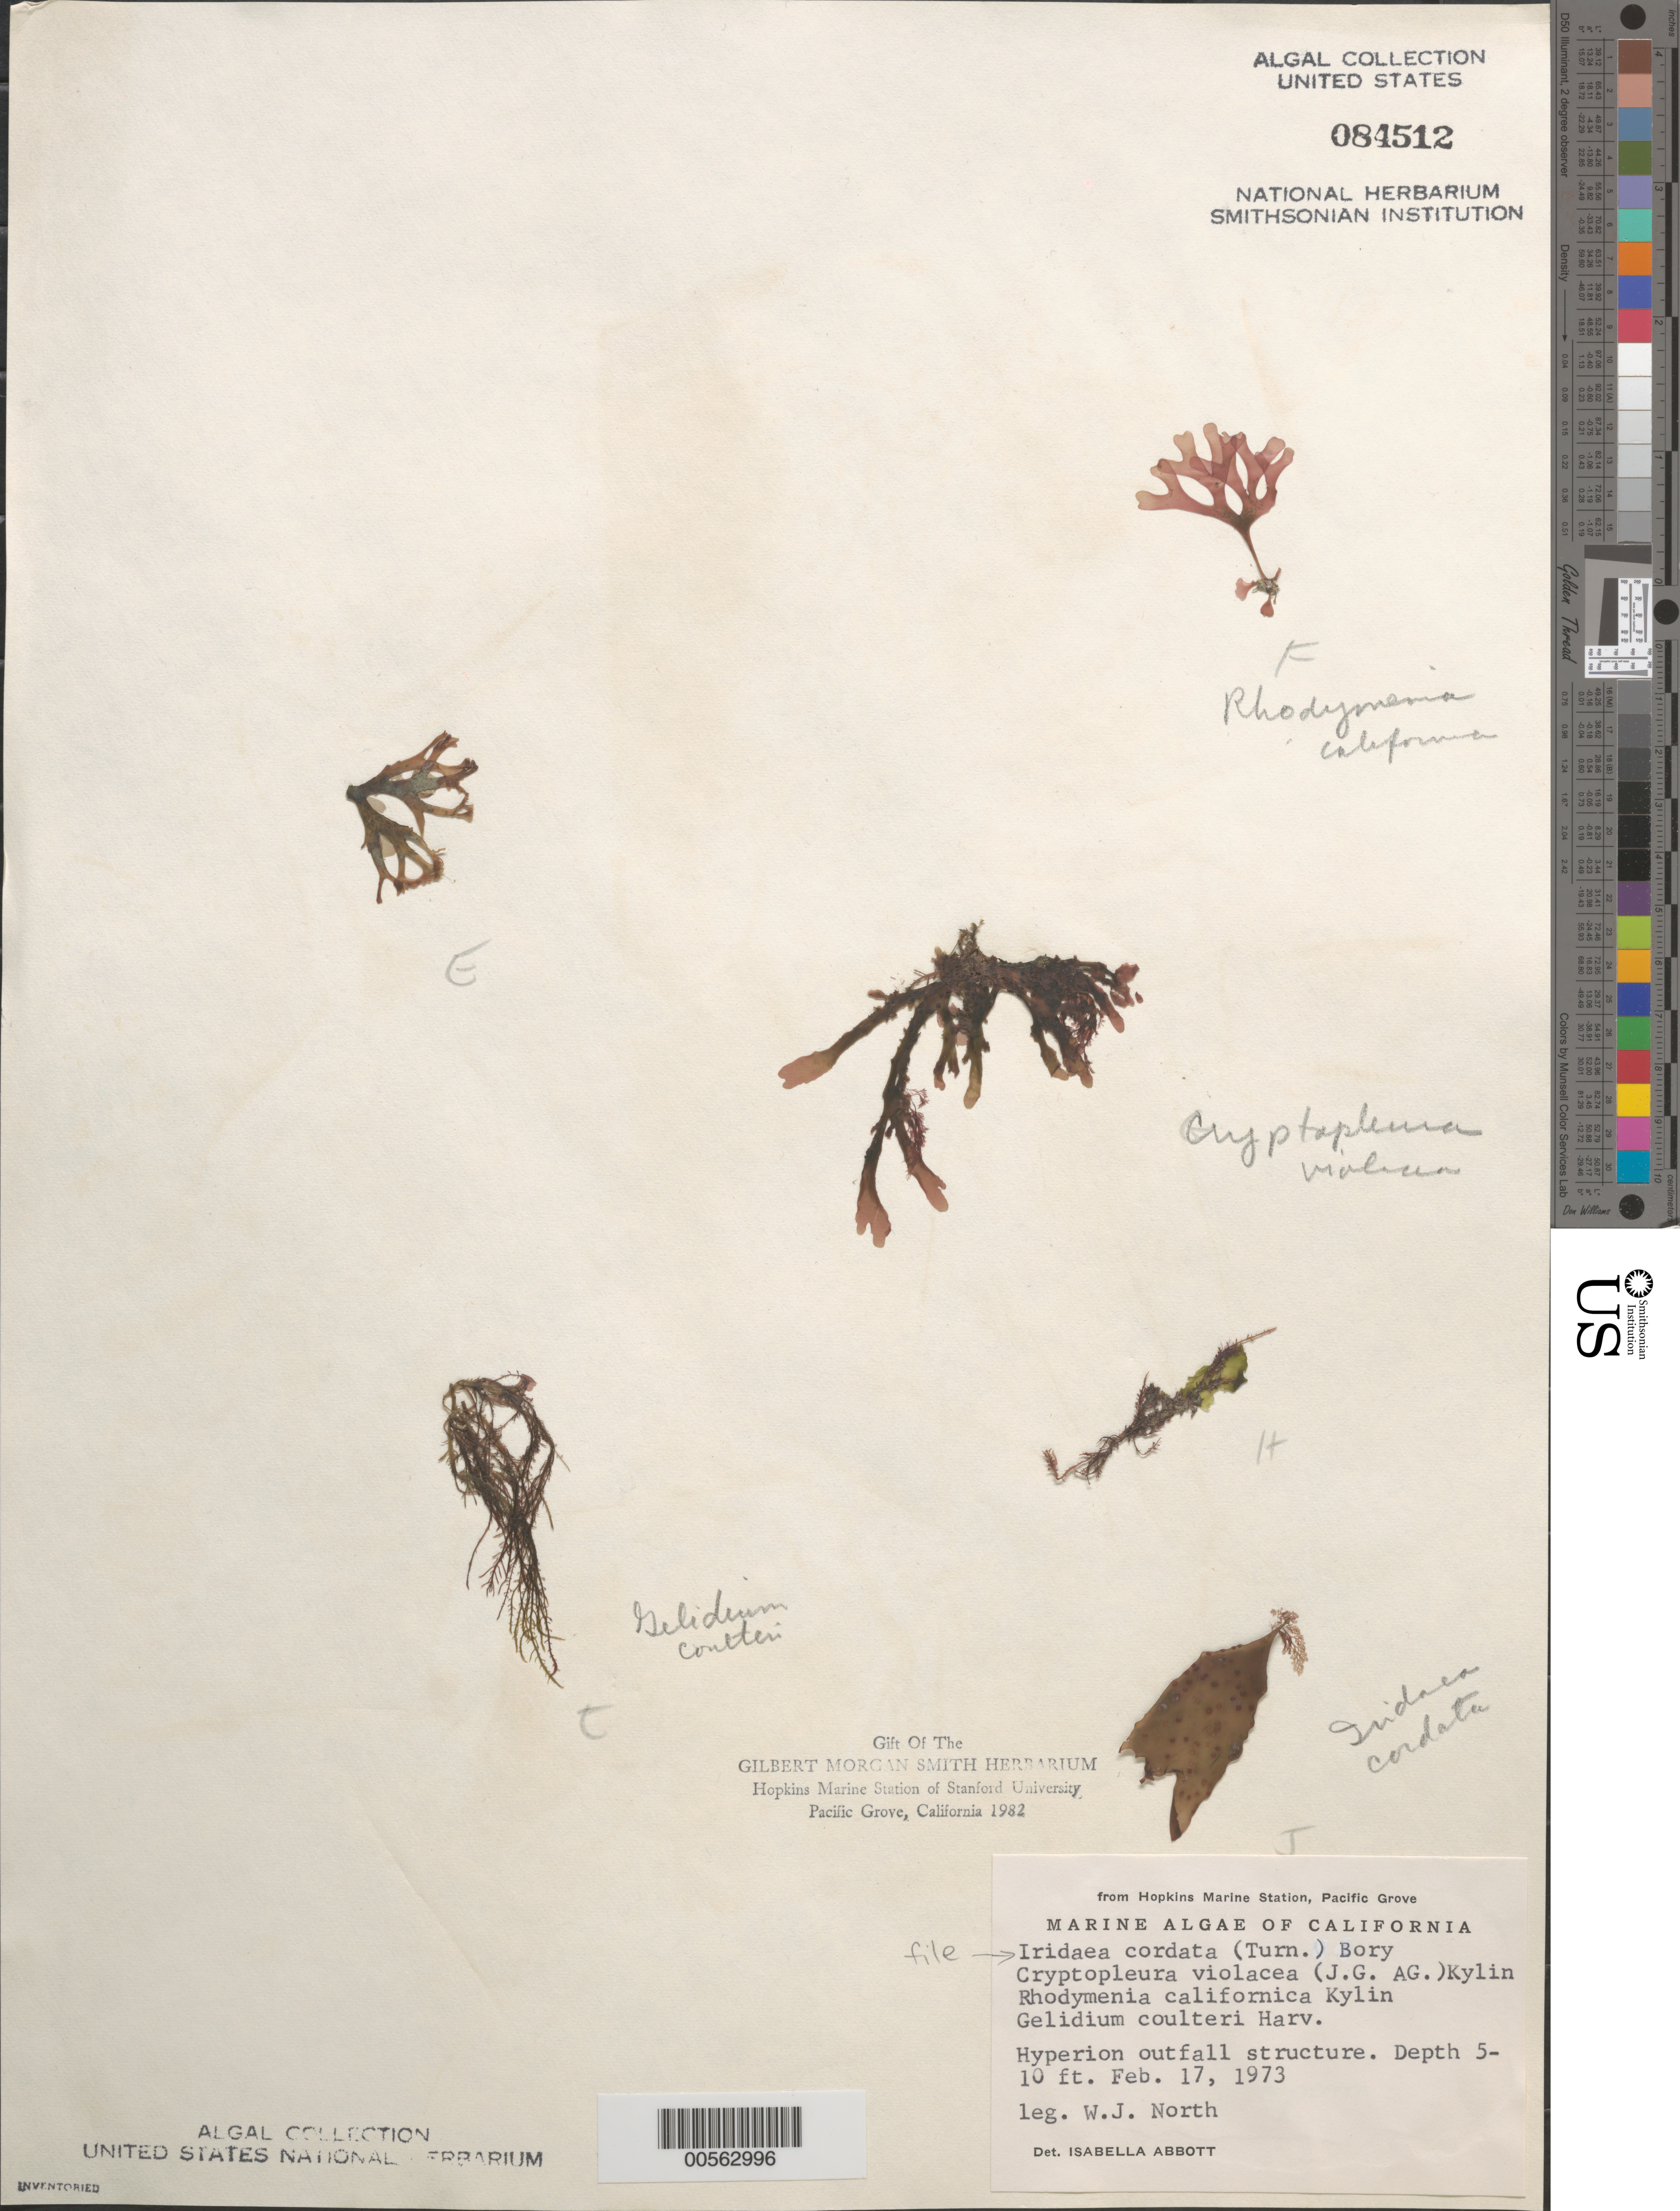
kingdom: Plantae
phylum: Rhodophyta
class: Florideophyceae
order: Gigartinales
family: Gigartinaceae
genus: Iridaea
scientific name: Iridaea cordata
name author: (Turner) Bory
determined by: Abbott, Isabella A.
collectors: W. North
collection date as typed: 17 Feb 1973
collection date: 1973-02-17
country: United States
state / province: California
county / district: Los Angeles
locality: Hyperion Outfall structure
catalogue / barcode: US 84512